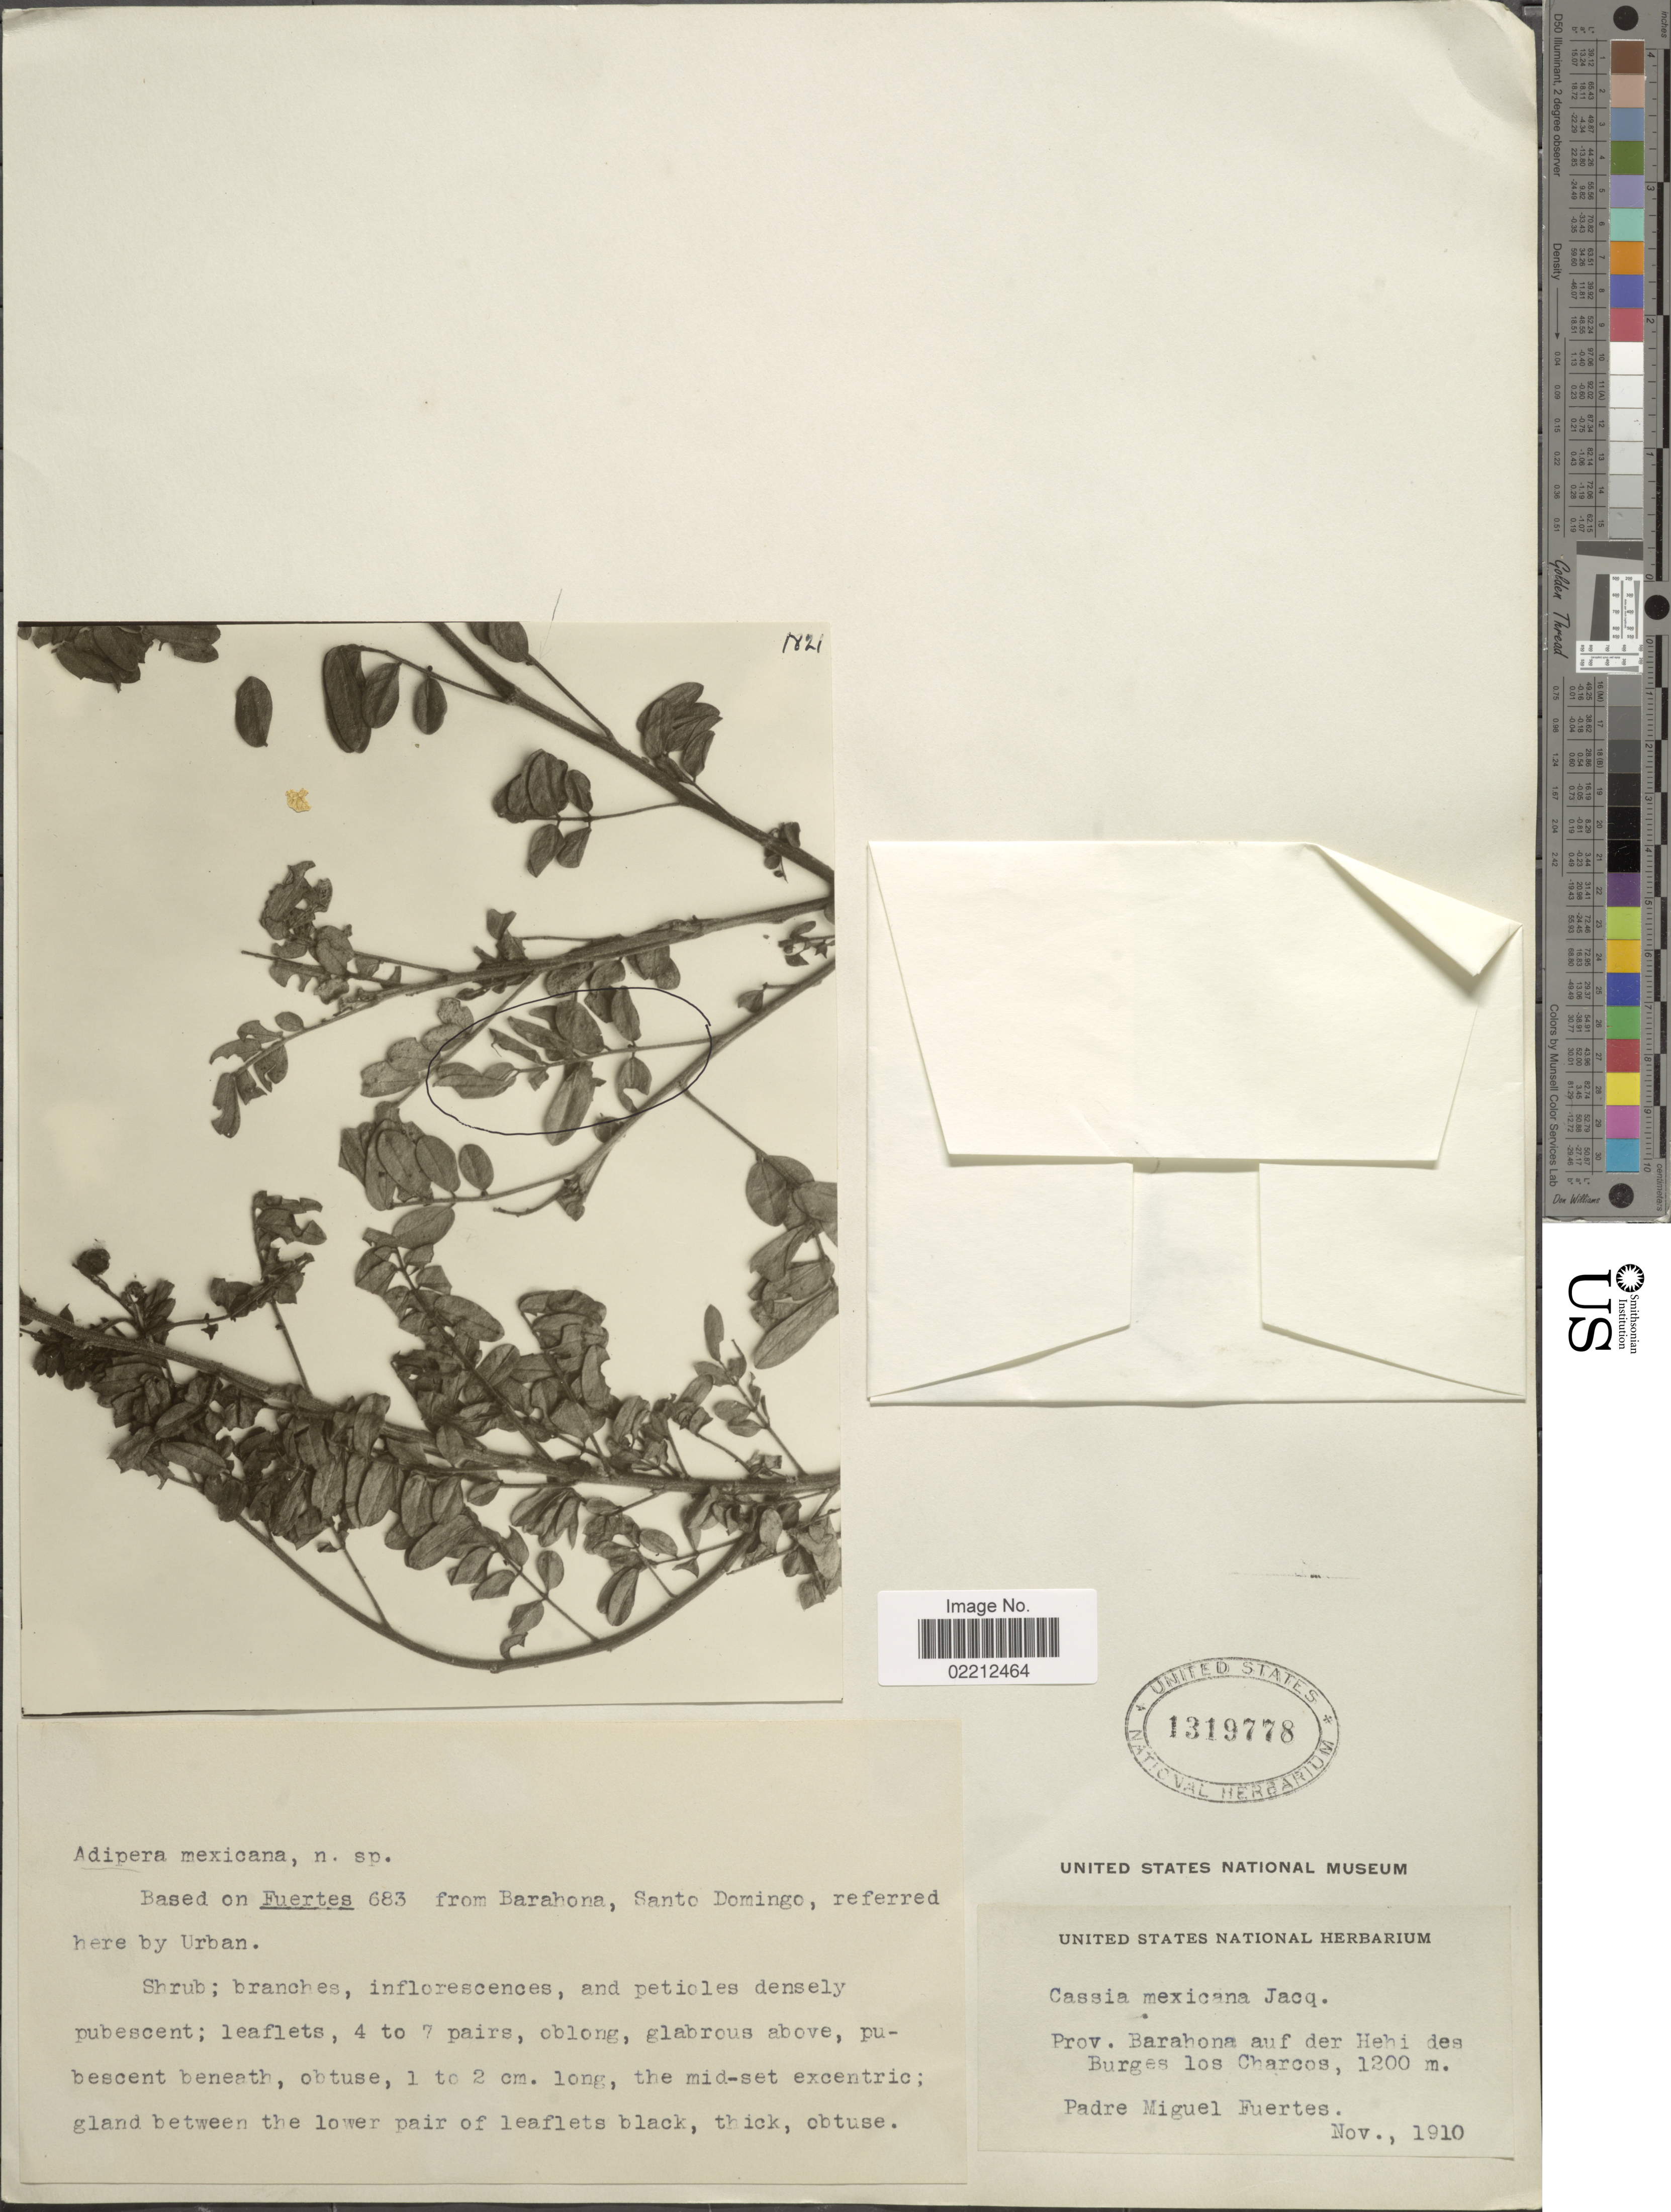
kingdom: Plantae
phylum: Tracheophyta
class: Magnoliopsida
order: Fabales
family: Fabaceae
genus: Senna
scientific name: Senna mexicana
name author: (Jacq.) H.S. Irwin & Barneby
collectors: M. D. Fuertes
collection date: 1910-11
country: Dominican Republic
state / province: Barahona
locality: Prov. Barahona auf der Hehi des Burges los Charcos.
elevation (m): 1200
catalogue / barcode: US 1319778